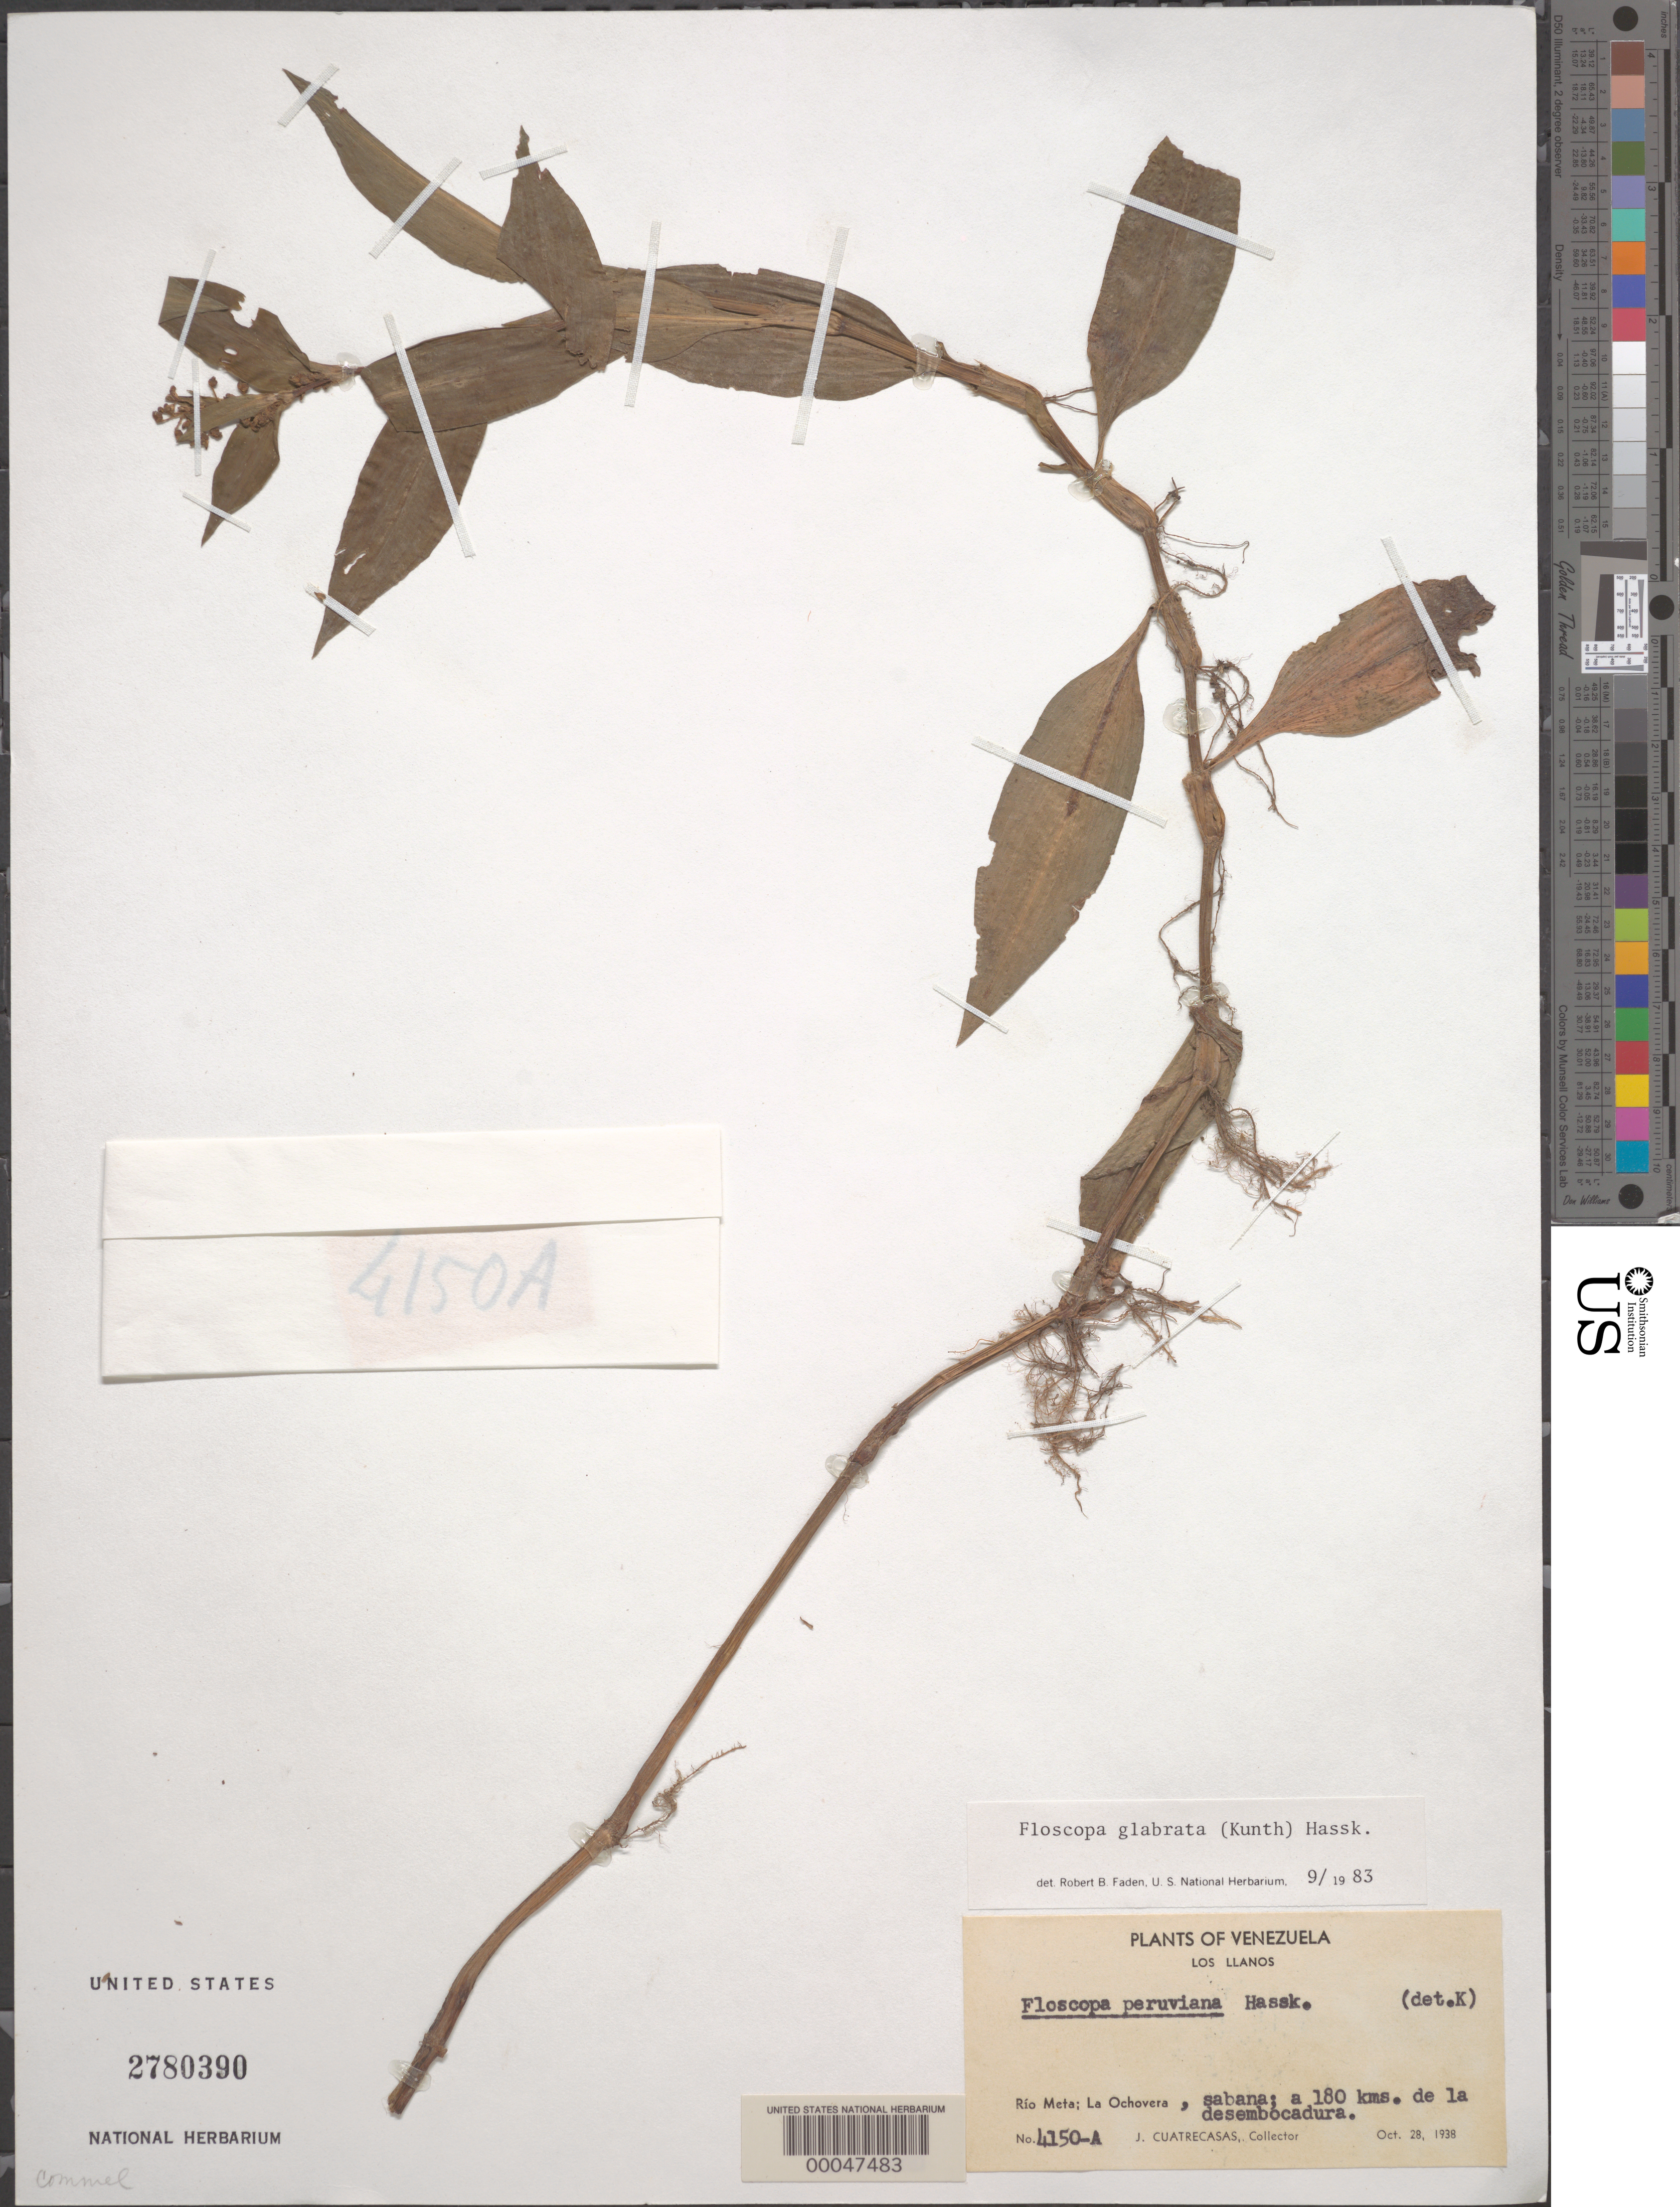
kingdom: Plantae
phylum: Tracheophyta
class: Liliopsida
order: Commelinales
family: Commelinaceae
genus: Floscopa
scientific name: Floscopa glabrata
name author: (Kunth) Hassk.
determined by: Faden, Robert B., (US), Smithsonian Institution - National Museum of Natural History (UNITED STATES)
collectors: J. Cuatrecasas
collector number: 4150-a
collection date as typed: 28 Oct 1938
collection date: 1938-10-28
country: Venezuela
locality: Rio meta, la ochovera; los llanos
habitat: Savanna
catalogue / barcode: US 2780390